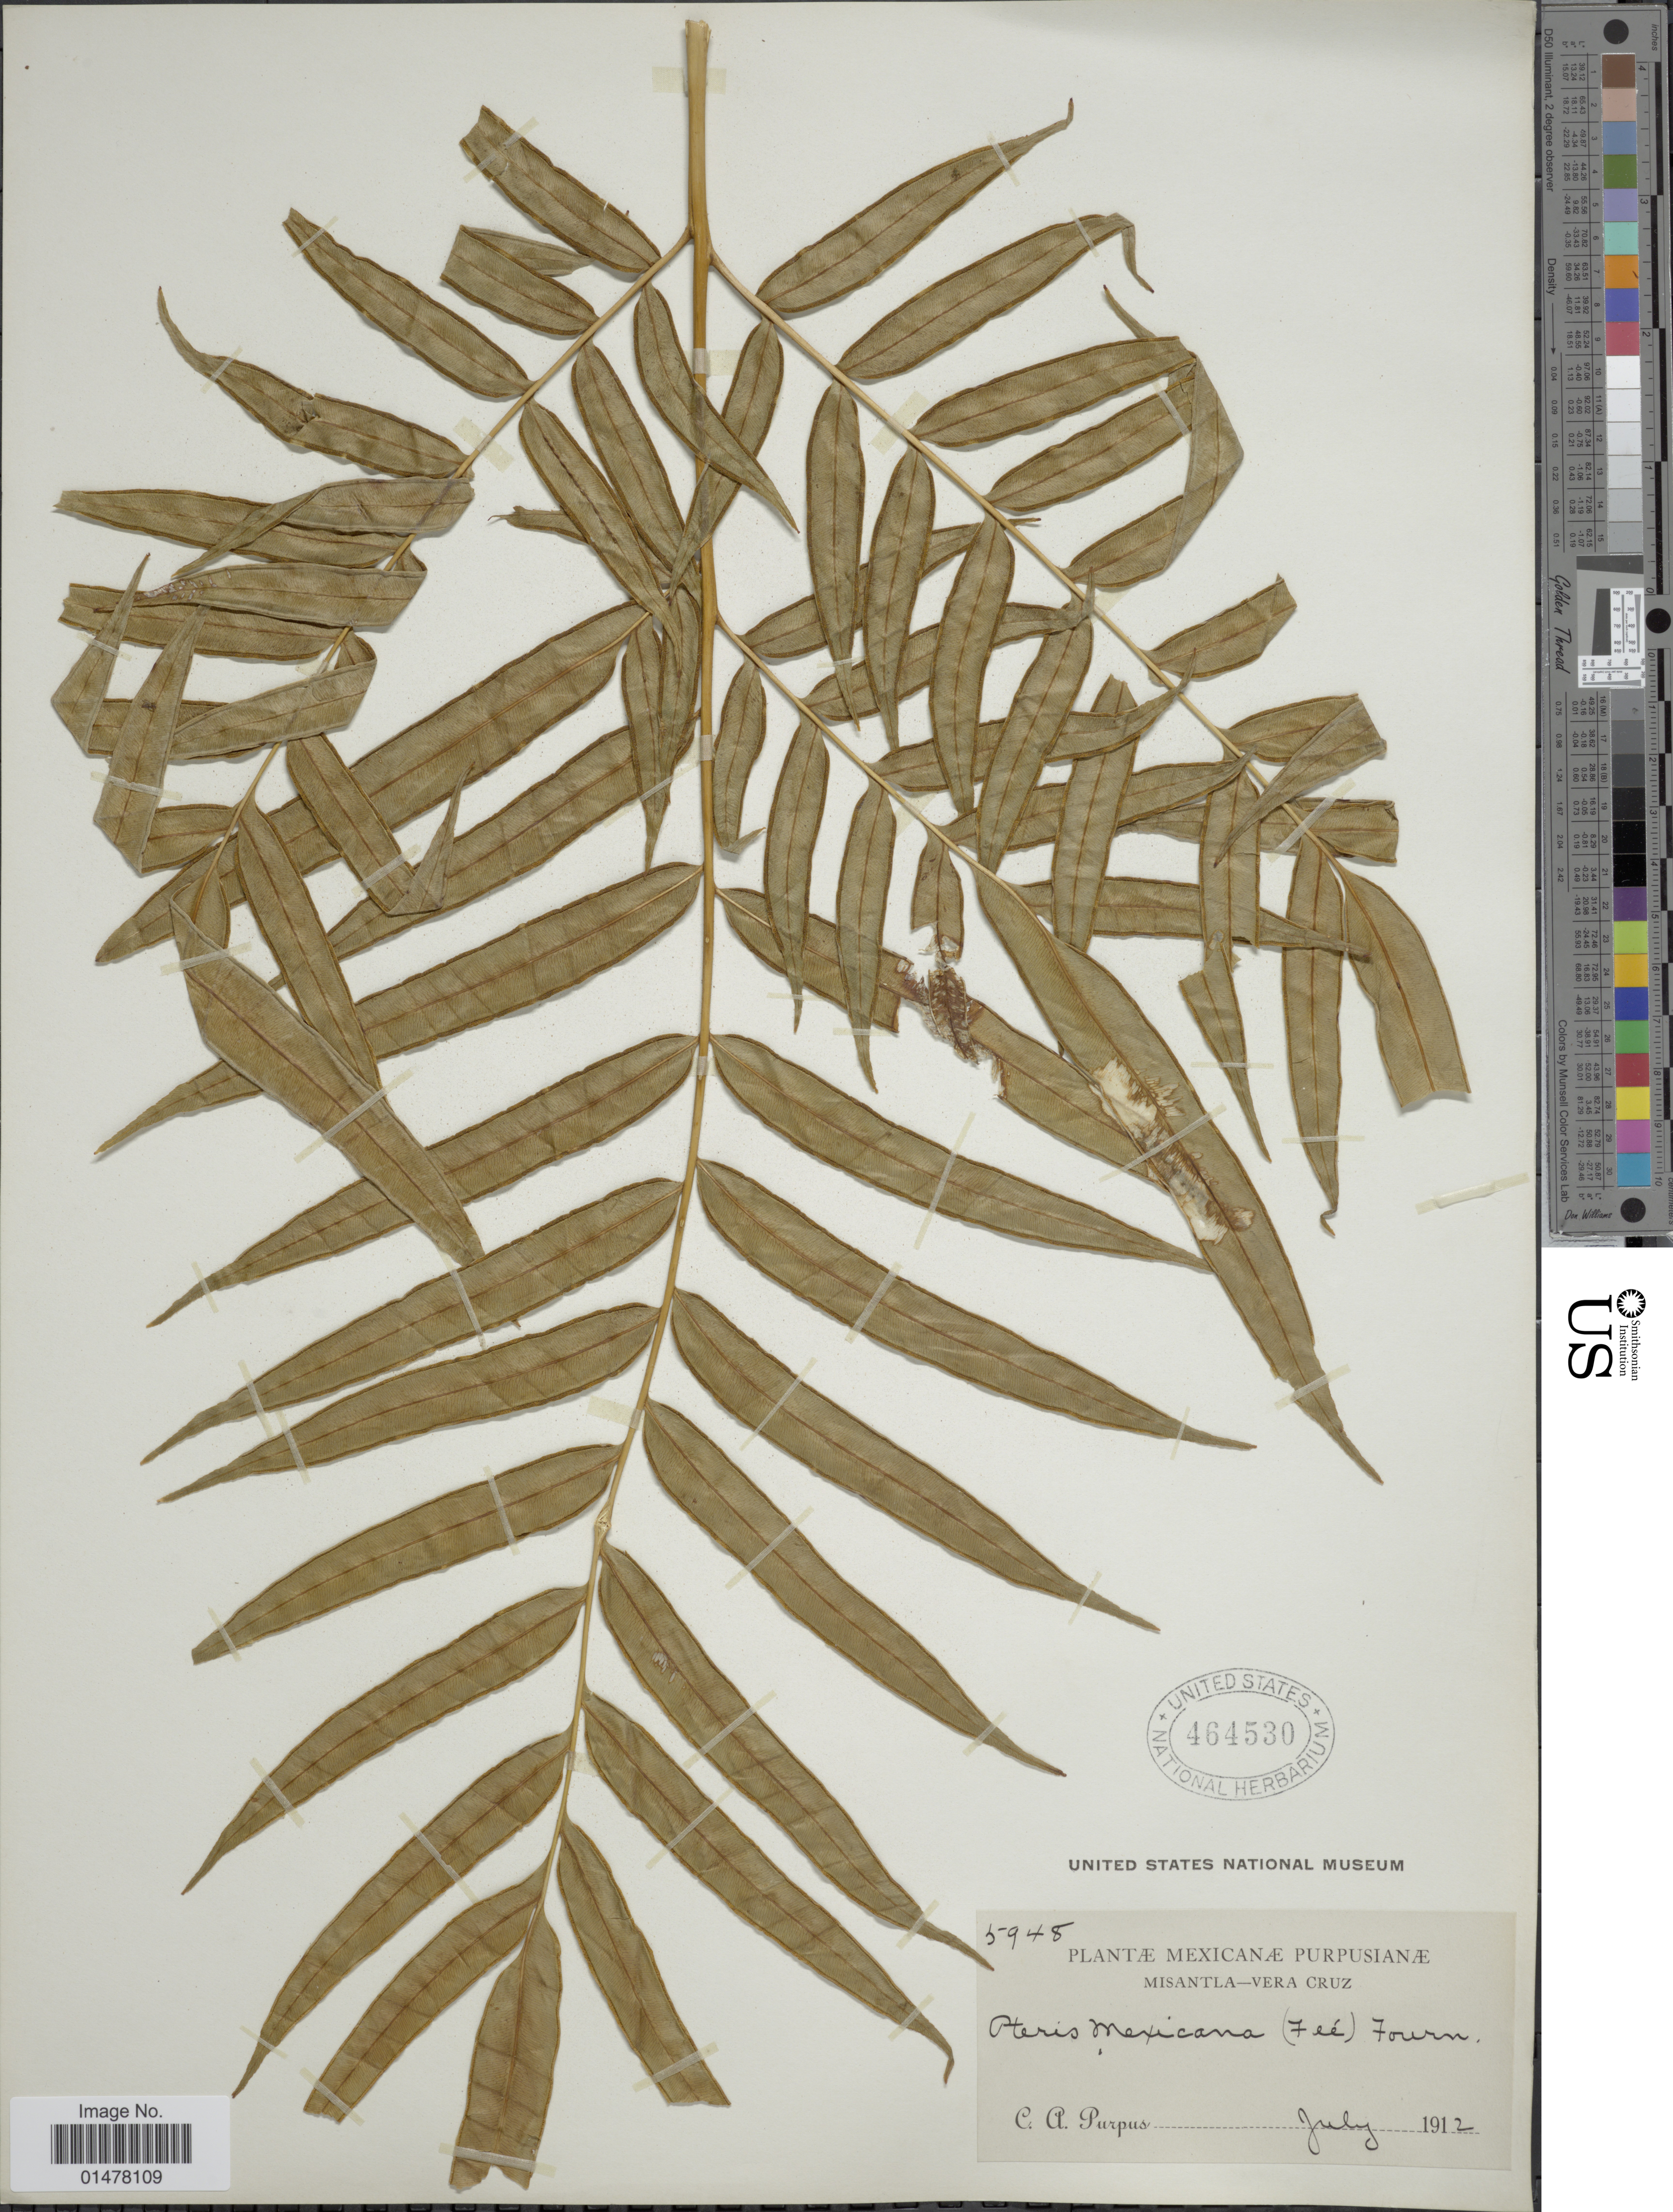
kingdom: Plantae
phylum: Tracheophyta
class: Polypodiopsida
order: Polypodiales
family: Pteridaceae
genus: Pteris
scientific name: Pteris pulchra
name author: Schltdl. & Cham.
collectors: J. A. Purpus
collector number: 5948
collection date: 1912-07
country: Mexico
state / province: Veracruz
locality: Plantae Mexicanae, Misantla-Vera Cruz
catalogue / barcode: US 464530